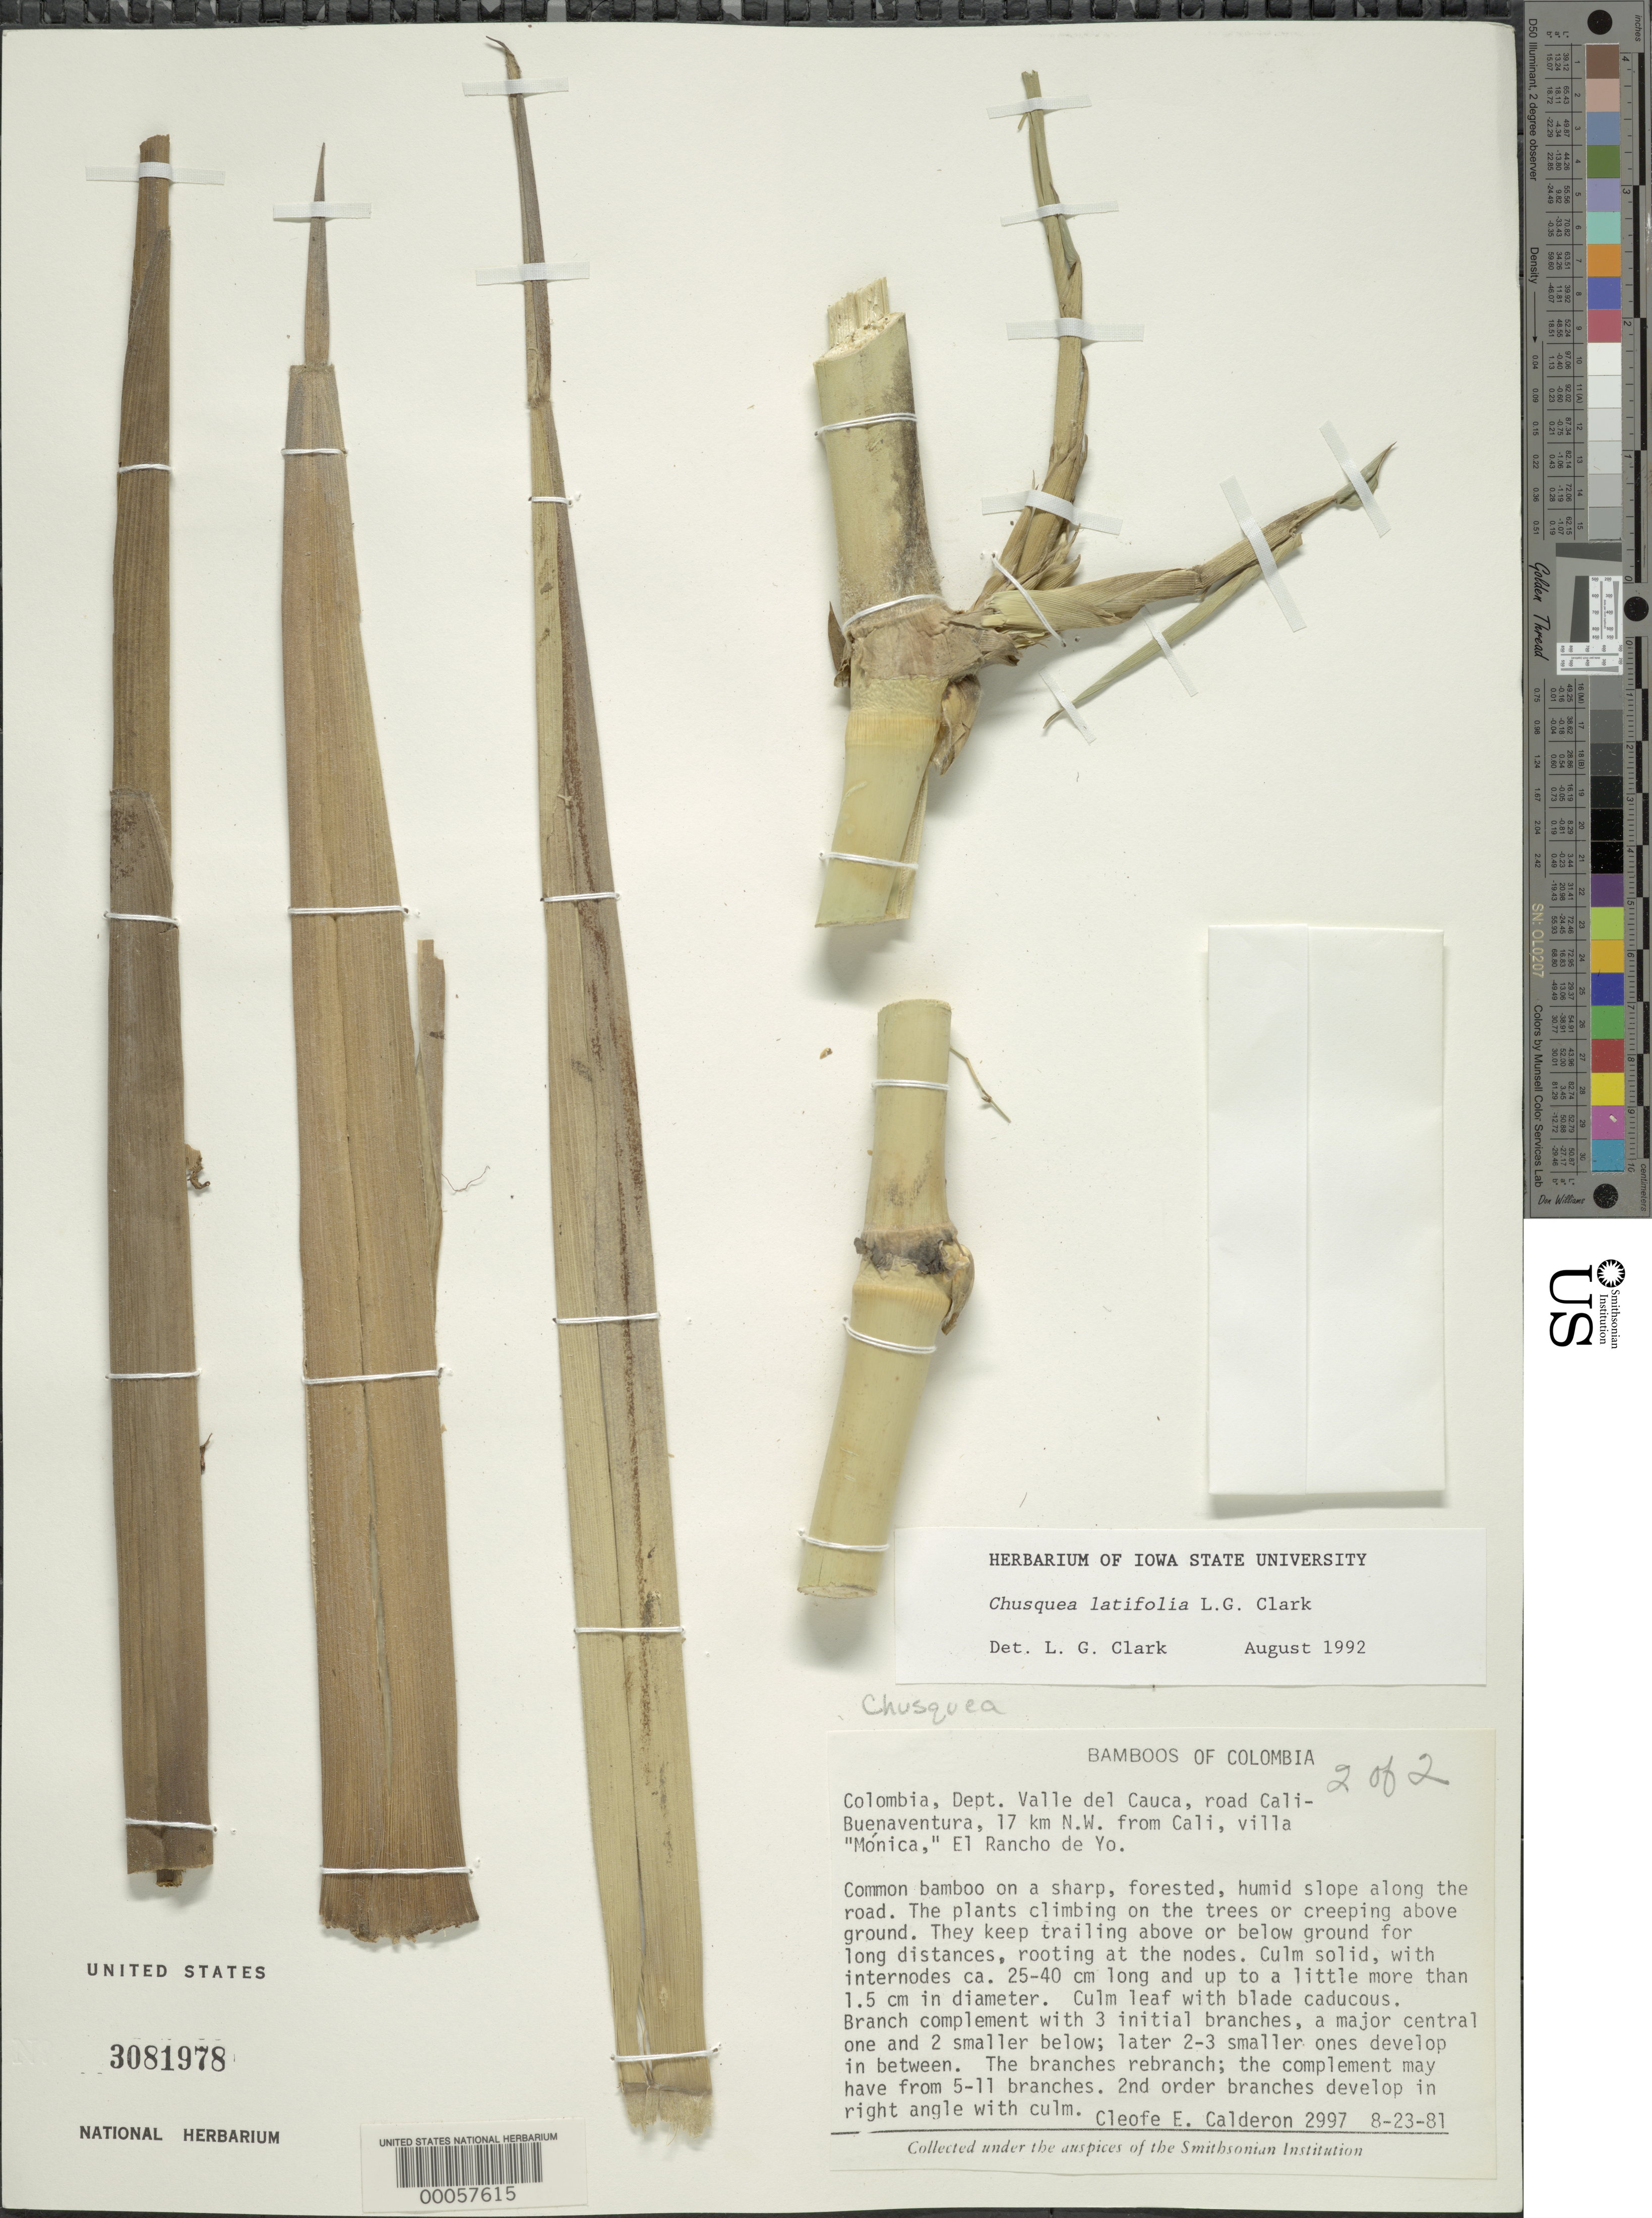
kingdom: Plantae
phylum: Tracheophyta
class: Liliopsida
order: Poales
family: Poaceae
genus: Chusquea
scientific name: Chusquea latifolia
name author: L.G. Clark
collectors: C. E. Calderón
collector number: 2997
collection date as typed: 23 Aug 1981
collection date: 1981-08-23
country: Colombia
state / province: Valle del Cauca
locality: Cali-Buena Ventura road, 17 km NW from Cali, Villa "Monica", el Rancho de Yo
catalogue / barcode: US 3081978